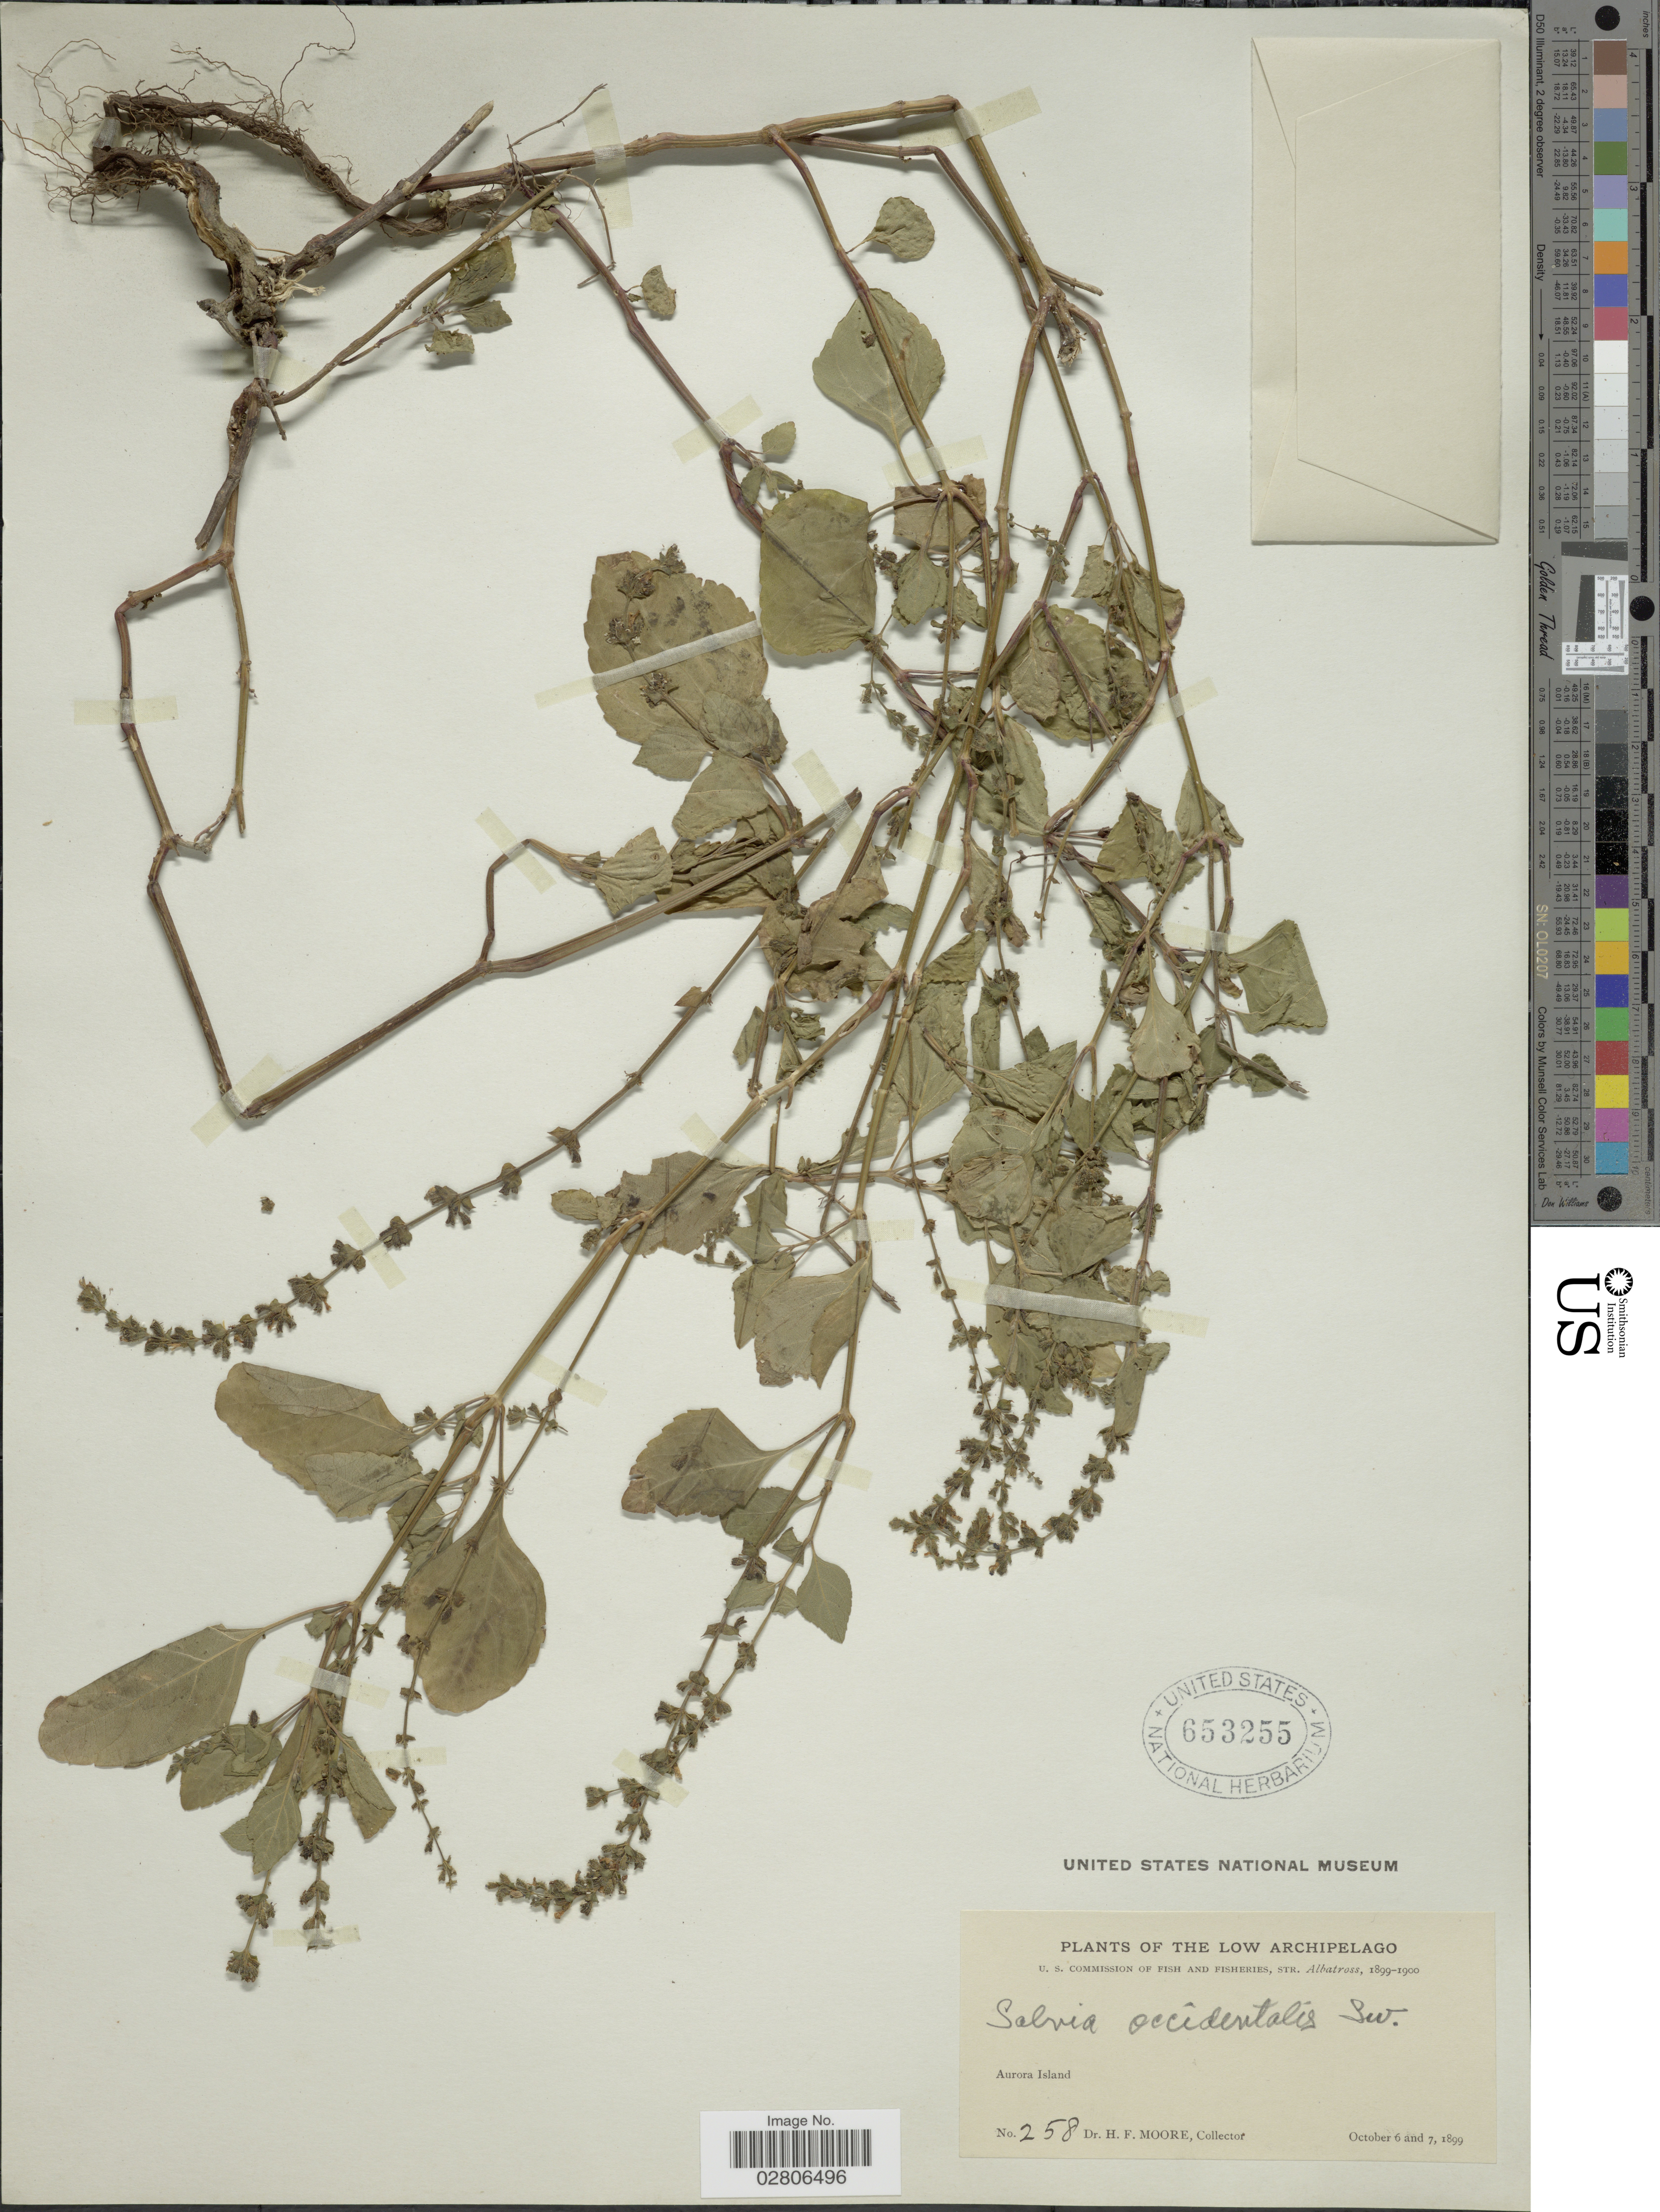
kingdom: Plantae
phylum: Tracheophyta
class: Magnoliopsida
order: Lamiales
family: Lamiaceae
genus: Salvia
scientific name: Salvia occidentalis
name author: Sw.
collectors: H. F. Moore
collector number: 258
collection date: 1899-10-06/1899-10-07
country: French Polynesia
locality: Low Archipelago. Aurora Island.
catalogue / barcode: US 653255